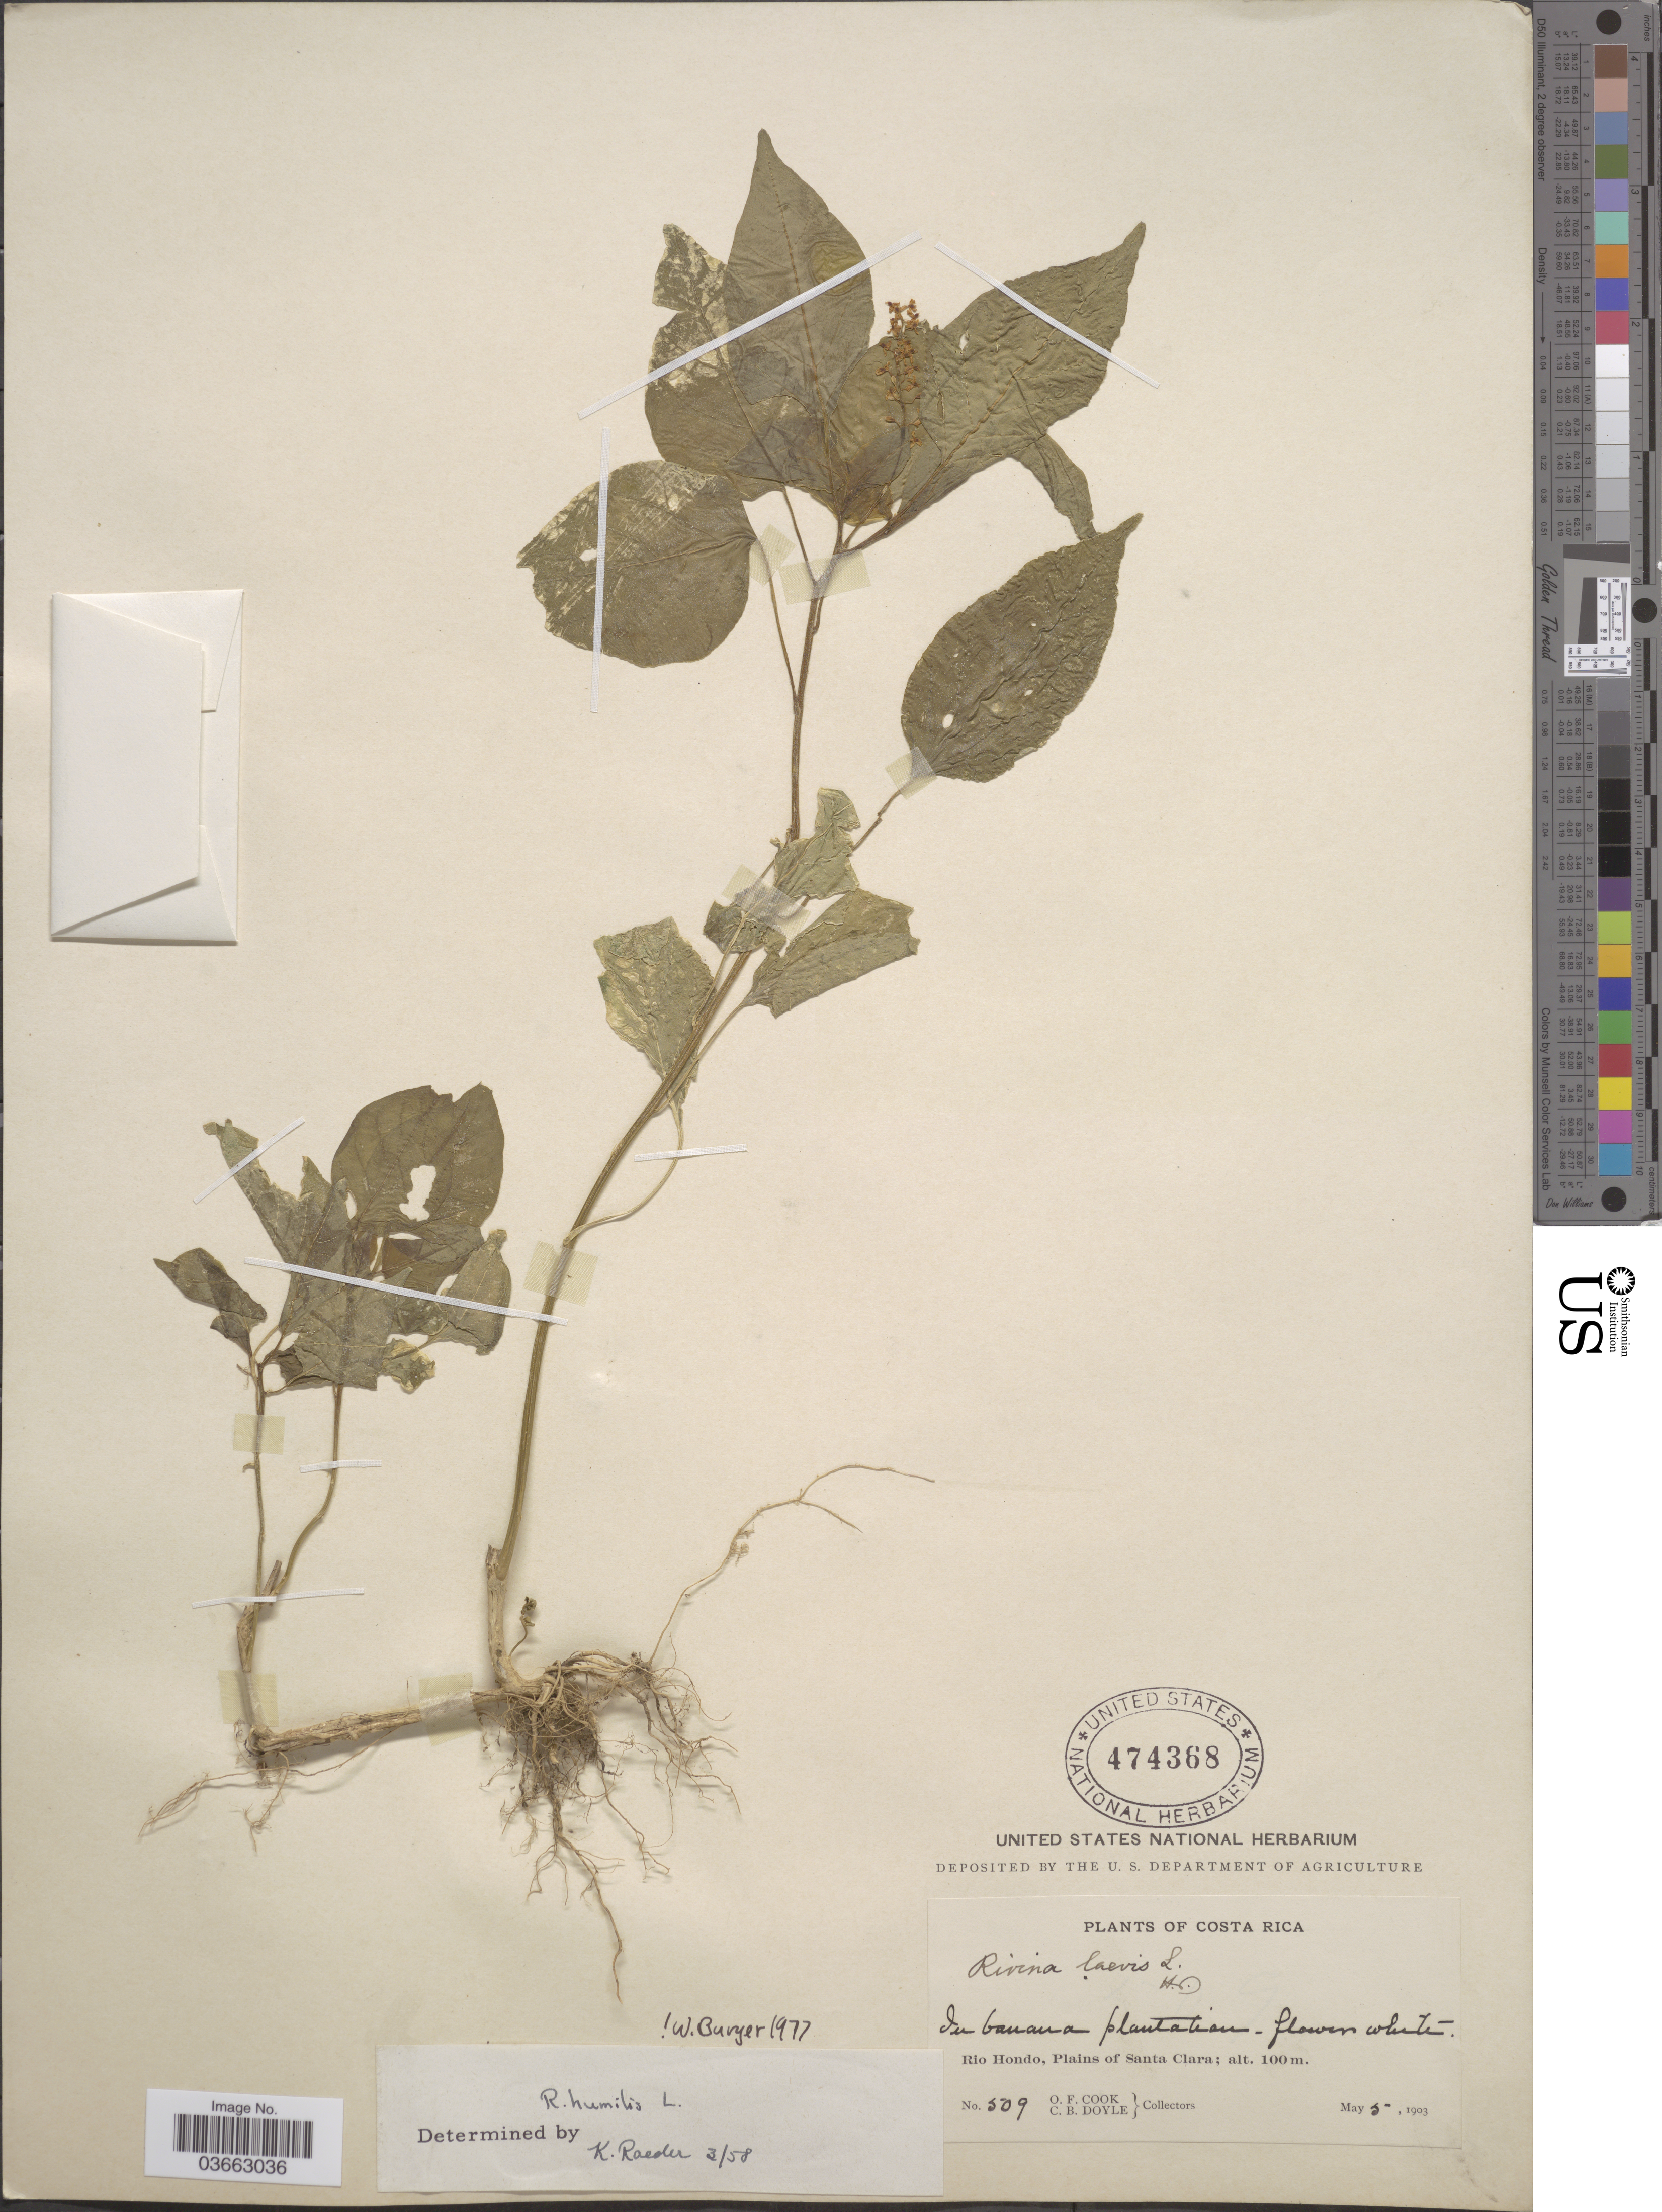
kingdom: Plantae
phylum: Tracheophyta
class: Magnoliopsida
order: Caryophyllales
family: Phytolaccaceae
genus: Rivina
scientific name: Rivina humilis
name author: L.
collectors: O. F. Cook & C. Doyle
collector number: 509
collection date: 1903-05-05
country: Costa Rica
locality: Rio Hondo, Plains of Santa Clara.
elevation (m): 100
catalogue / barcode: US 474368